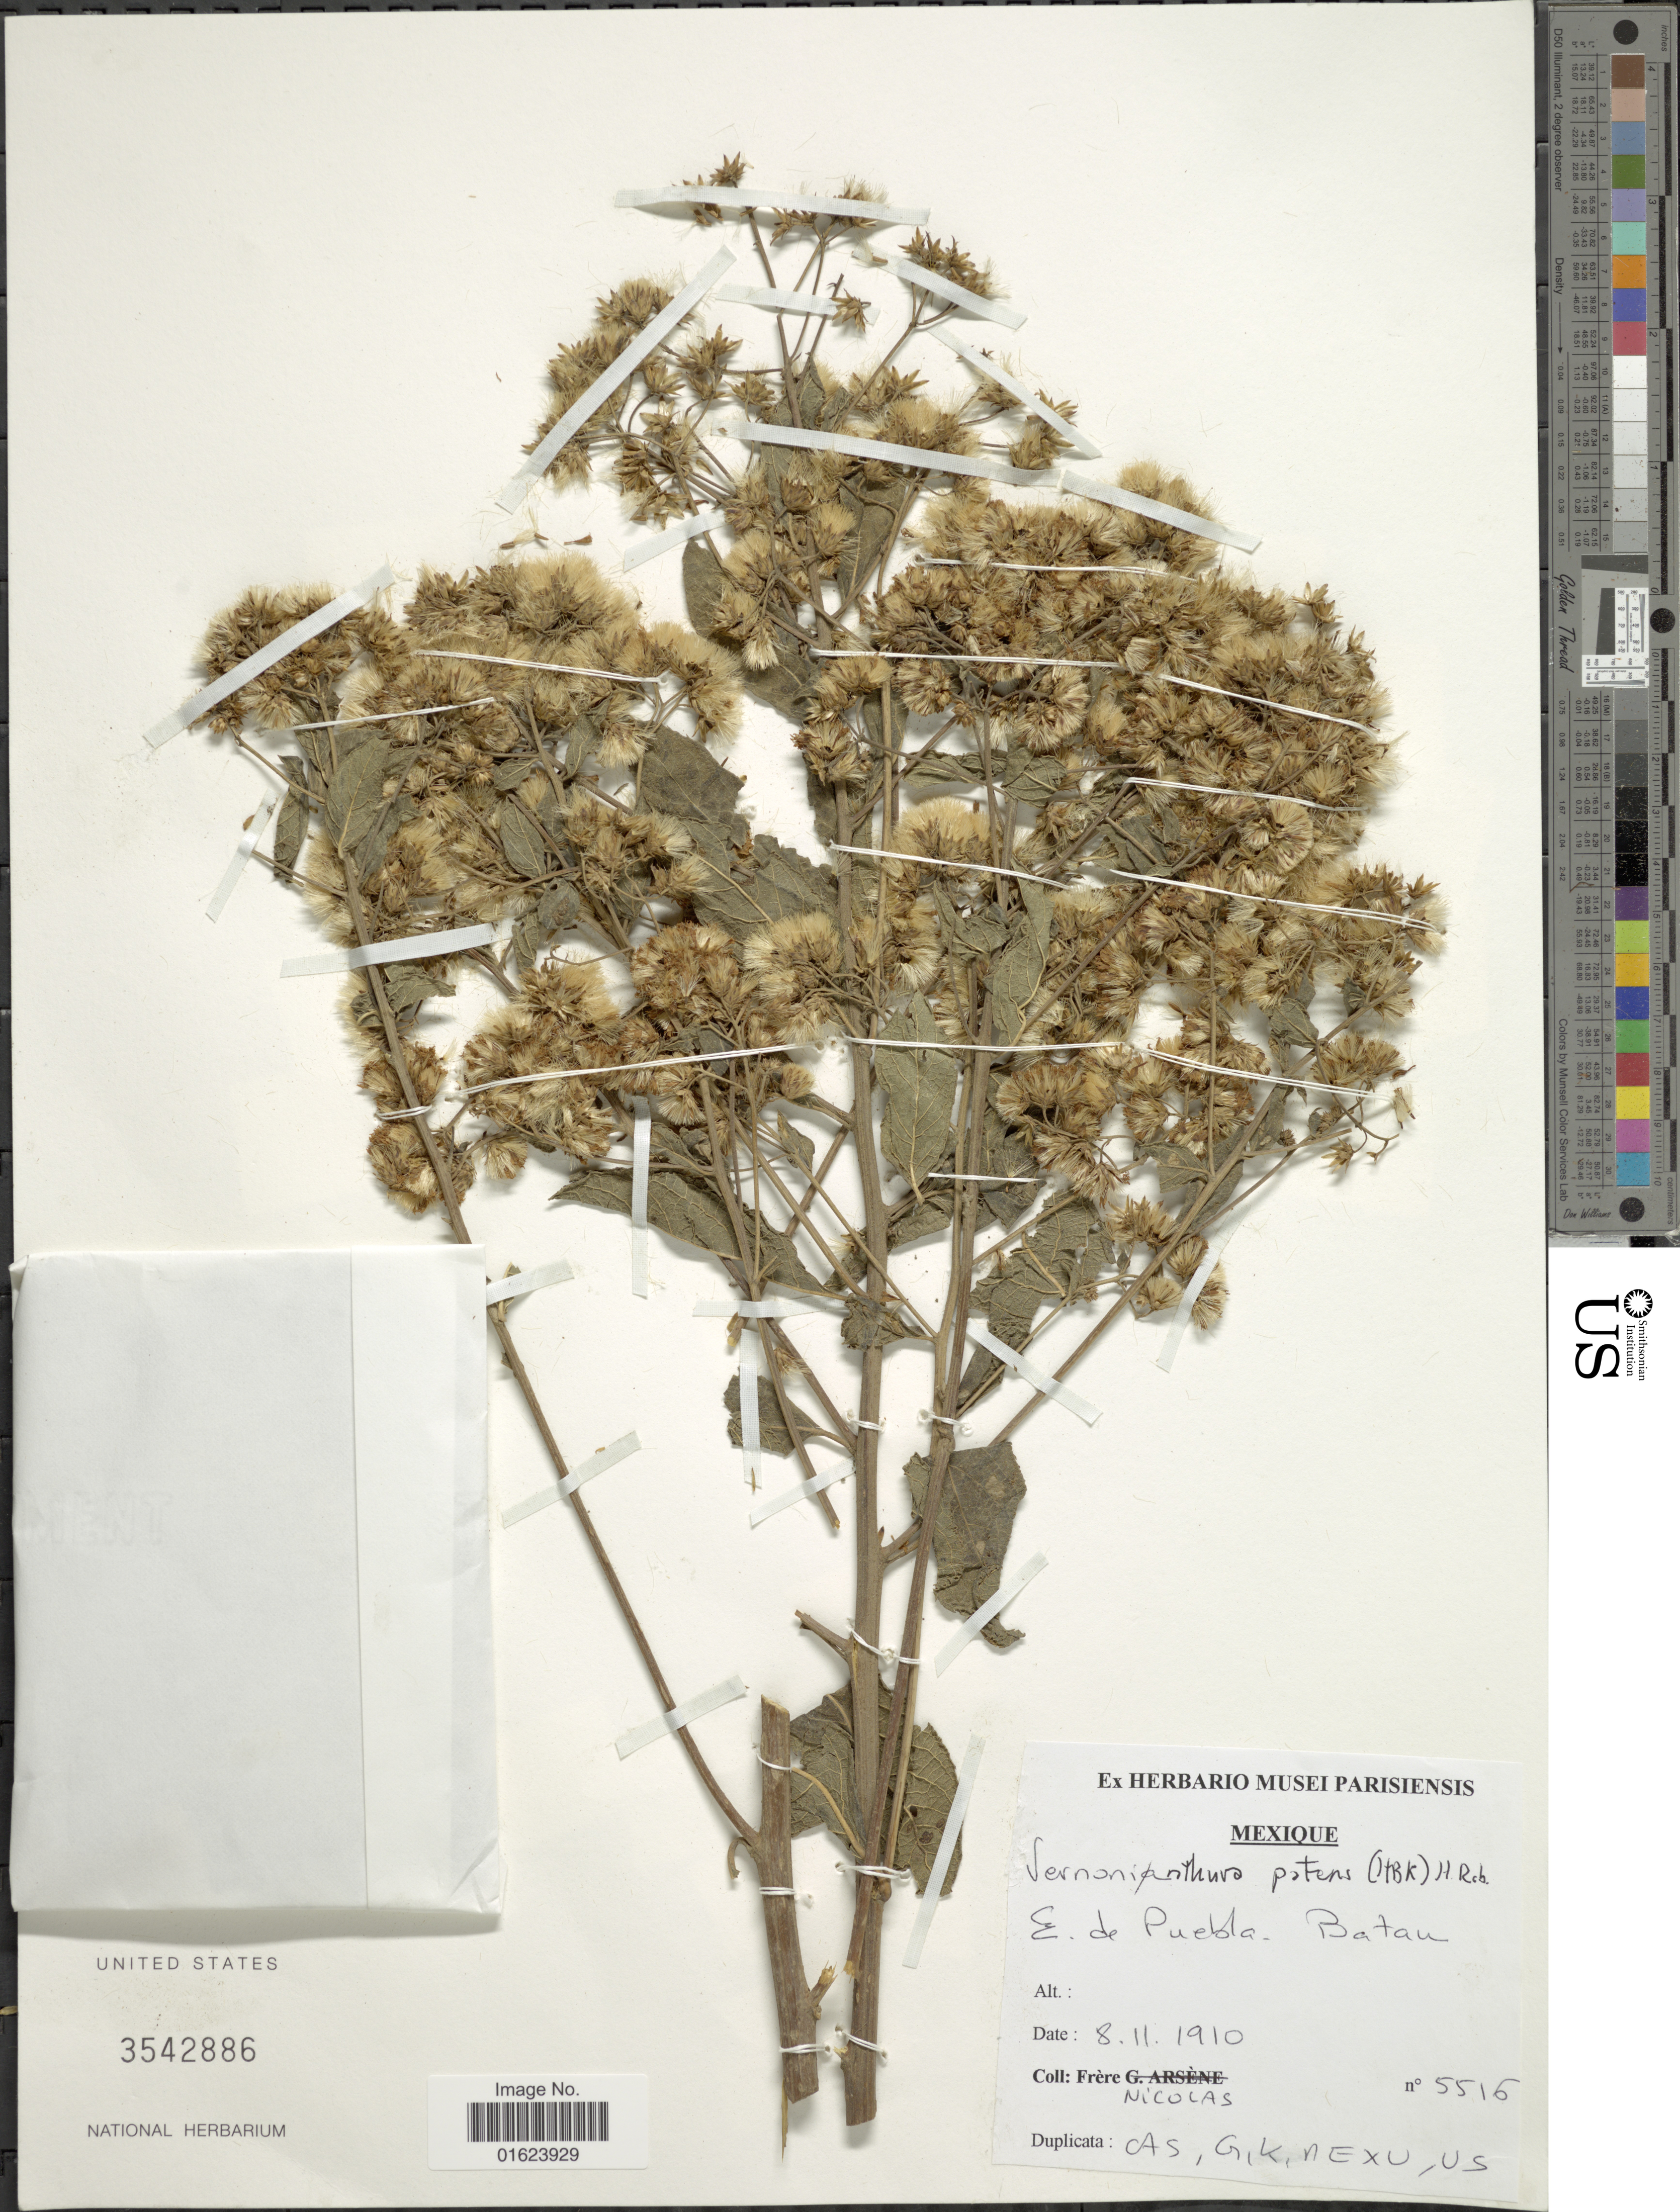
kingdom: Plantae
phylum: Tracheophyta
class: Magnoliopsida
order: Asterales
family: Asteraceae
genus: Vernonanthura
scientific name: Vernonanthura patens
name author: (Kunth) H. Rob.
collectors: Bro. Nicolas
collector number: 5516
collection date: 1910-11-08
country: Mexico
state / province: Puebla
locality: Mexique. E. de Puebla. Batau.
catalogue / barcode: US 3542886